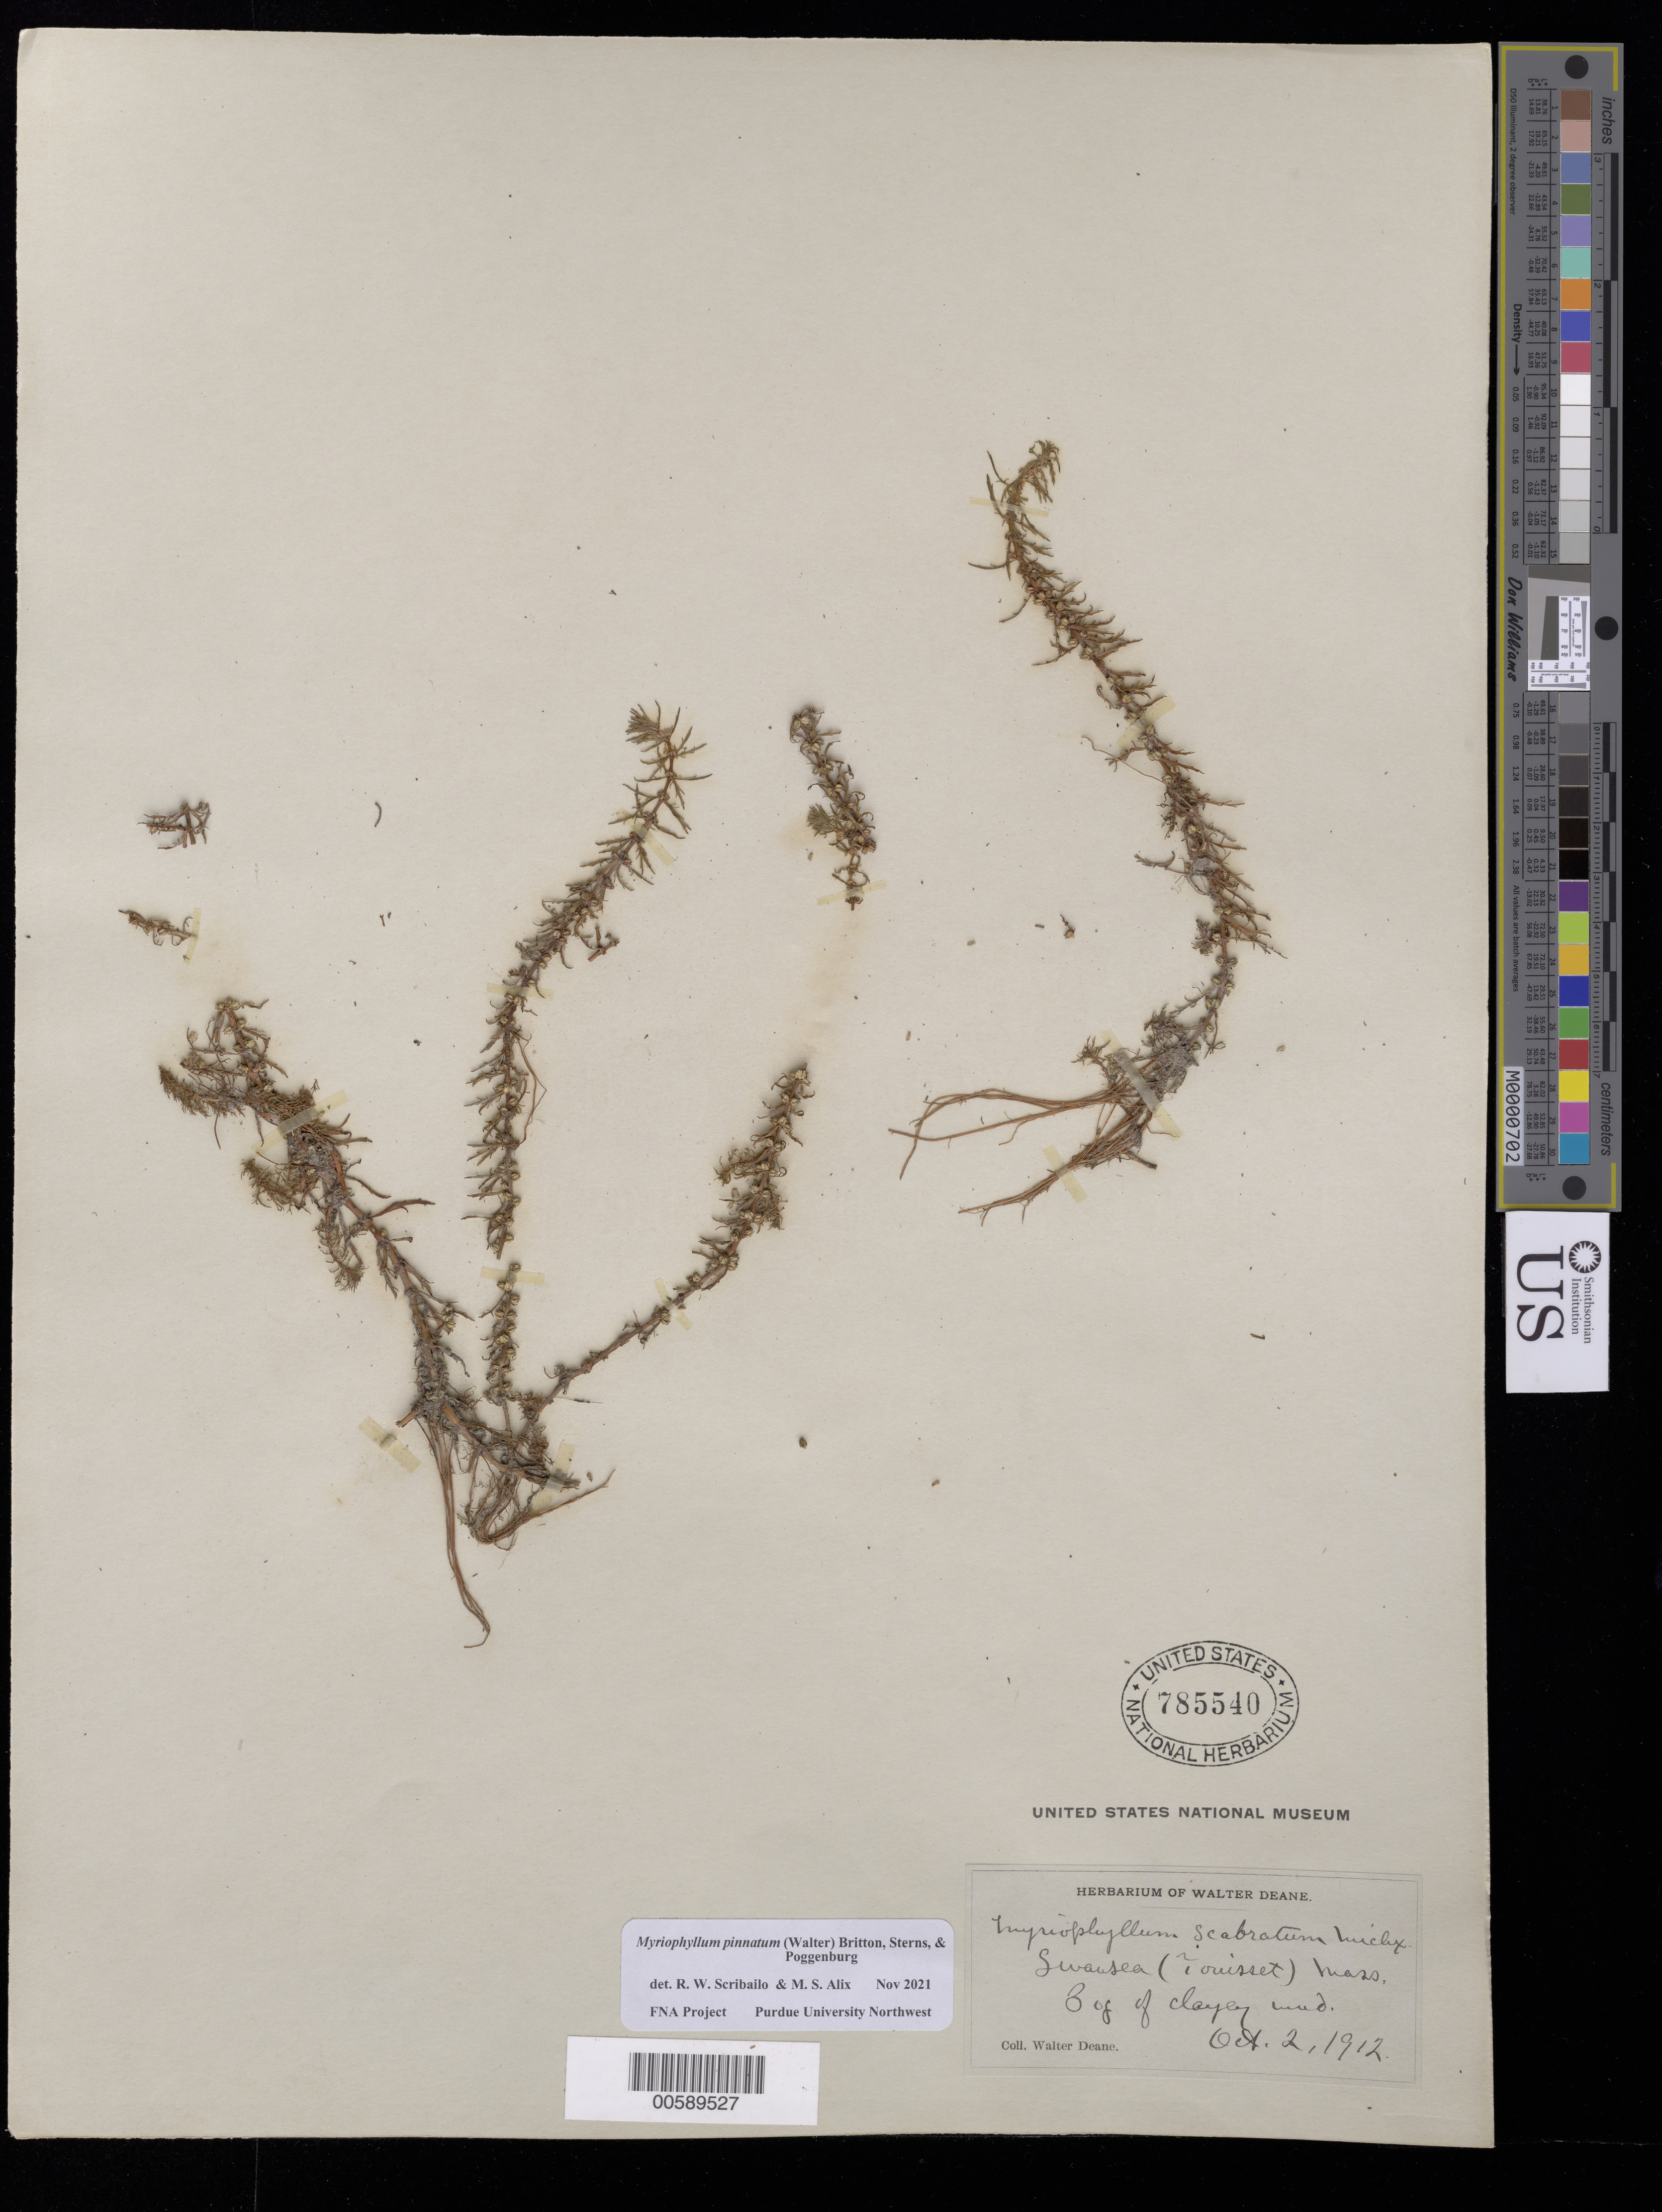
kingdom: Plantae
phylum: Tracheophyta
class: Magnoliopsida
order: Saxifragales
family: Haloragaceae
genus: Myriophyllum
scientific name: Myriophyllum pinnatum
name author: (Walter) Britton, Stearns & Poggenb.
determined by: Scribailo, R. W.; Alix, M. S.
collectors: W. Deane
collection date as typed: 02 Oct 1912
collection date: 1912-10-02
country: United States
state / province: Massachusetts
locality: Swausea, Touisset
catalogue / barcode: US 785540